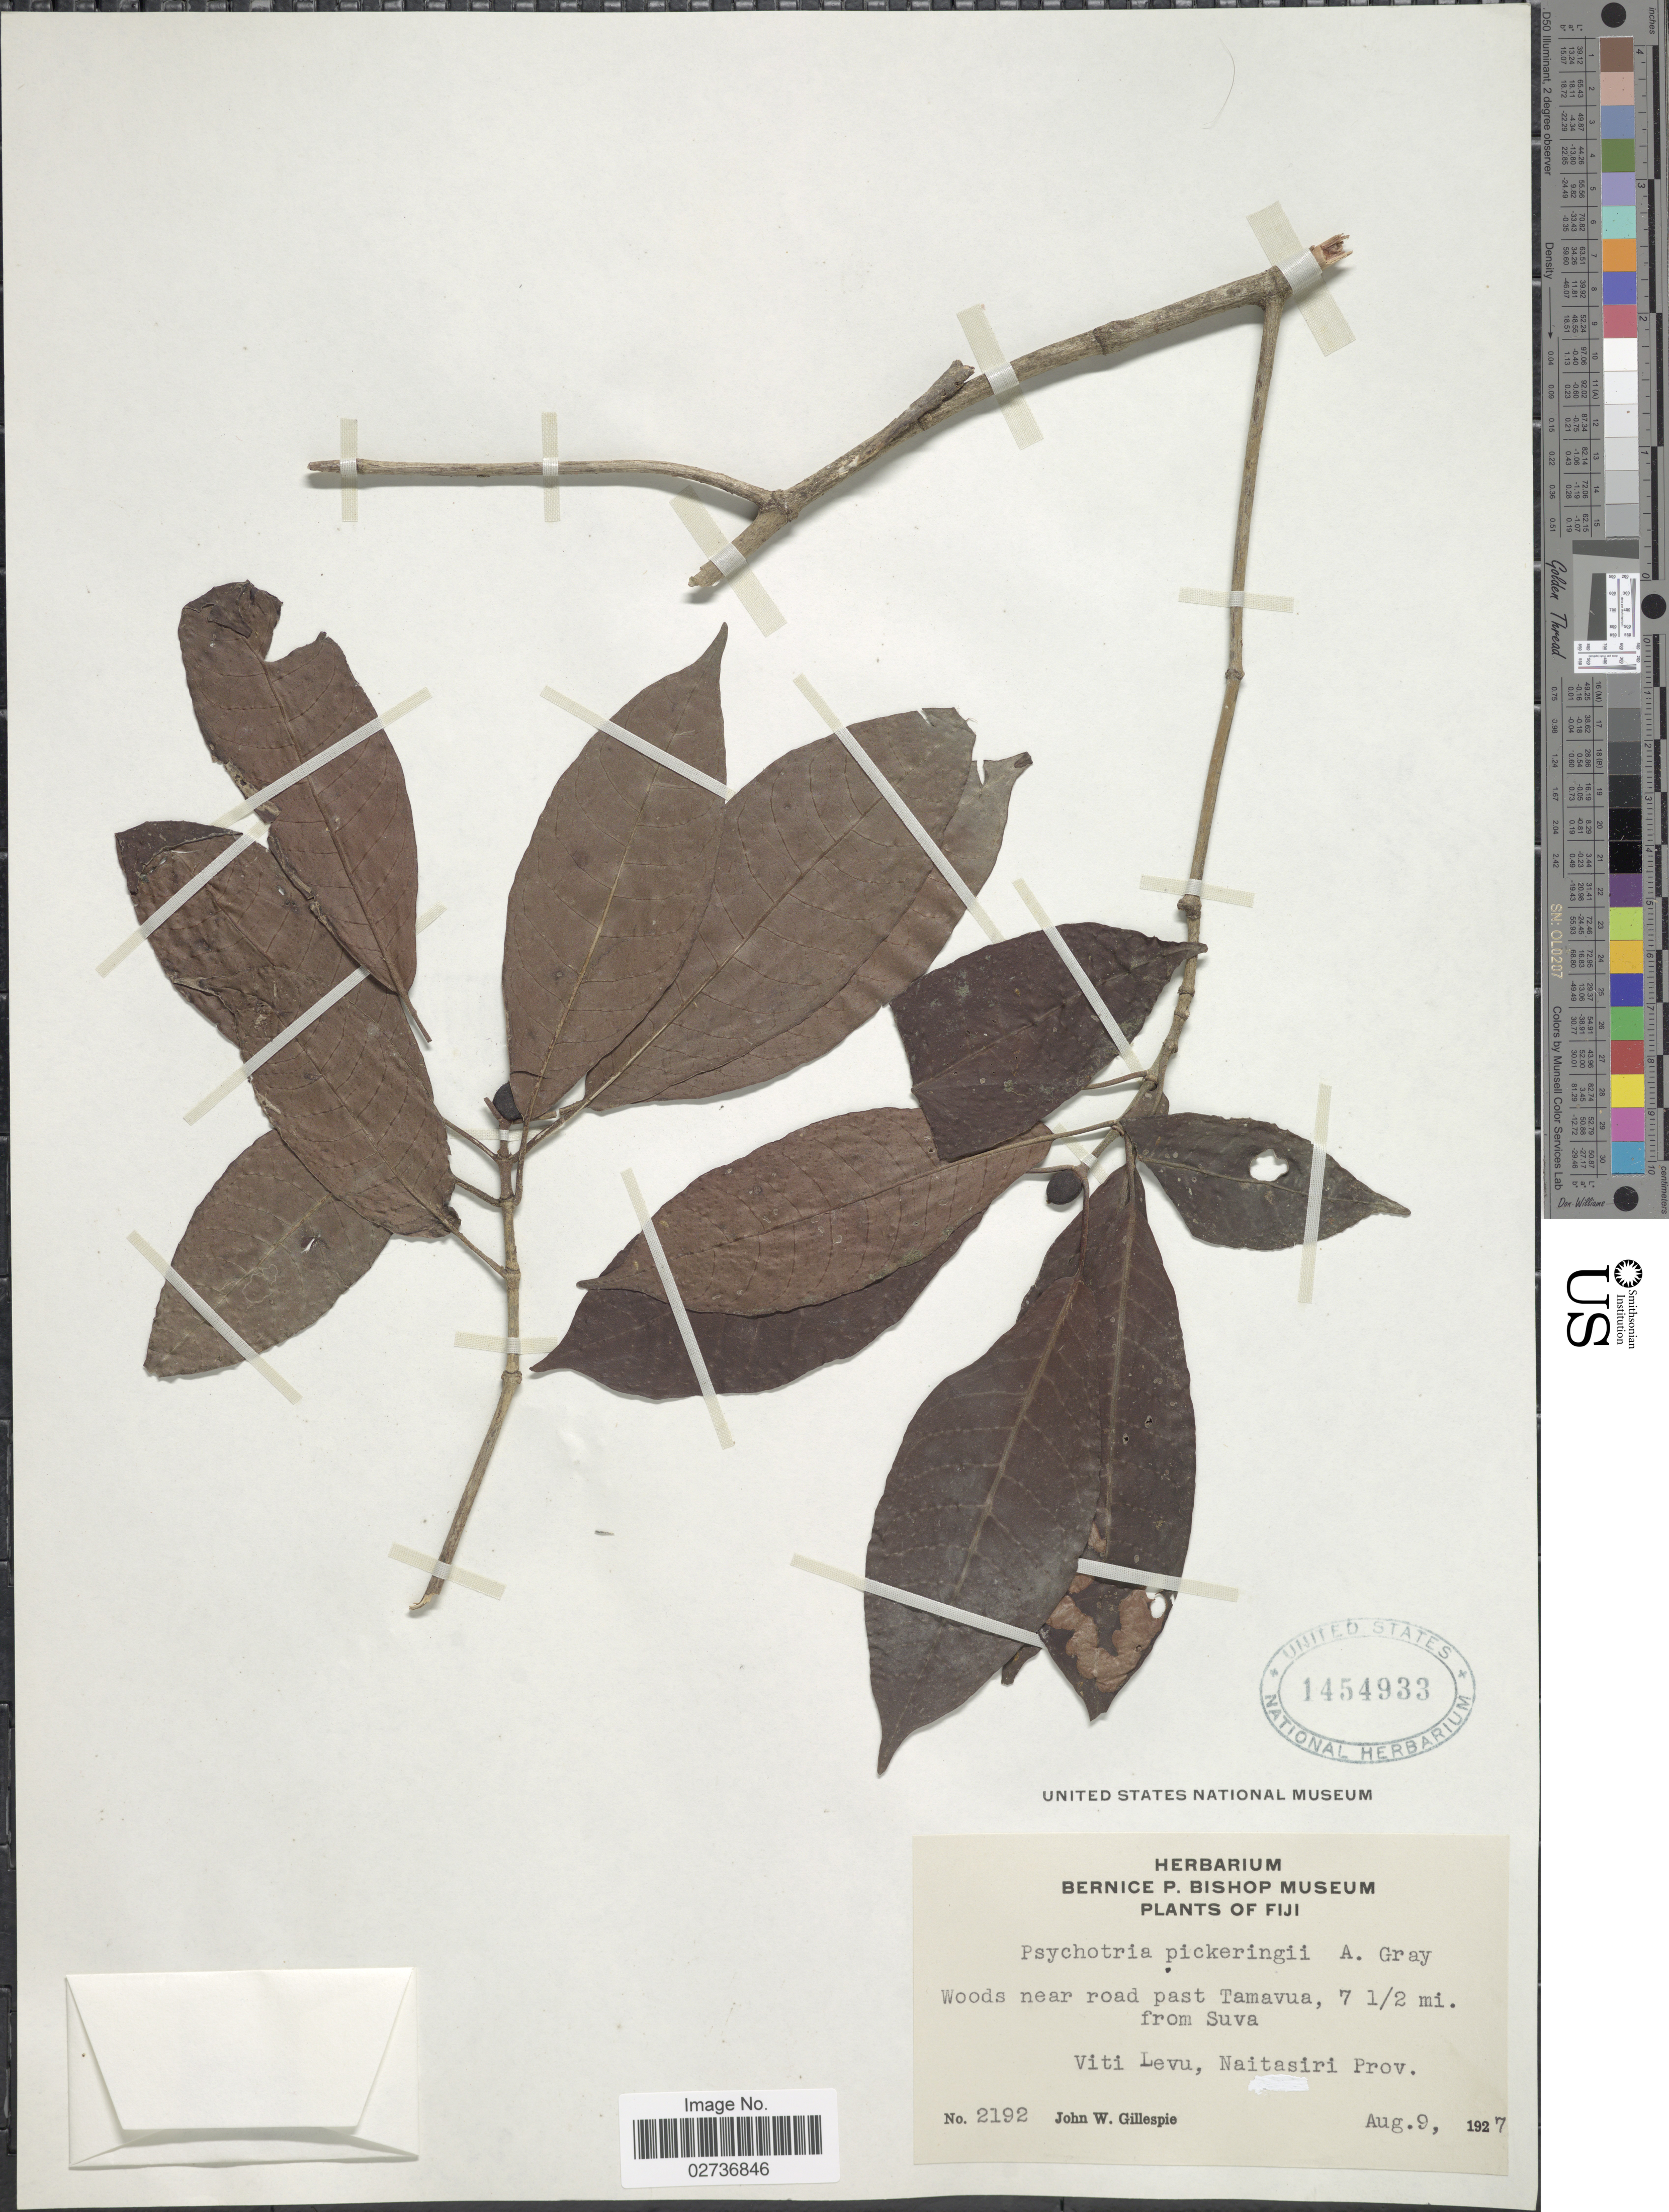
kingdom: Plantae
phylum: Tracheophyta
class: Magnoliopsida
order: Gentianales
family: Rubiaceae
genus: Psychotria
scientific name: Psychotria pickeringii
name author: A. Gray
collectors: J. W. Gillespie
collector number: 2192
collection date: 1927-08-09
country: Fiji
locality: Woods near road past Tamavua, 7 1/2 mi. from Suva. Viti Levu, Naitasiri Prov.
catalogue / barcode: US 1454933